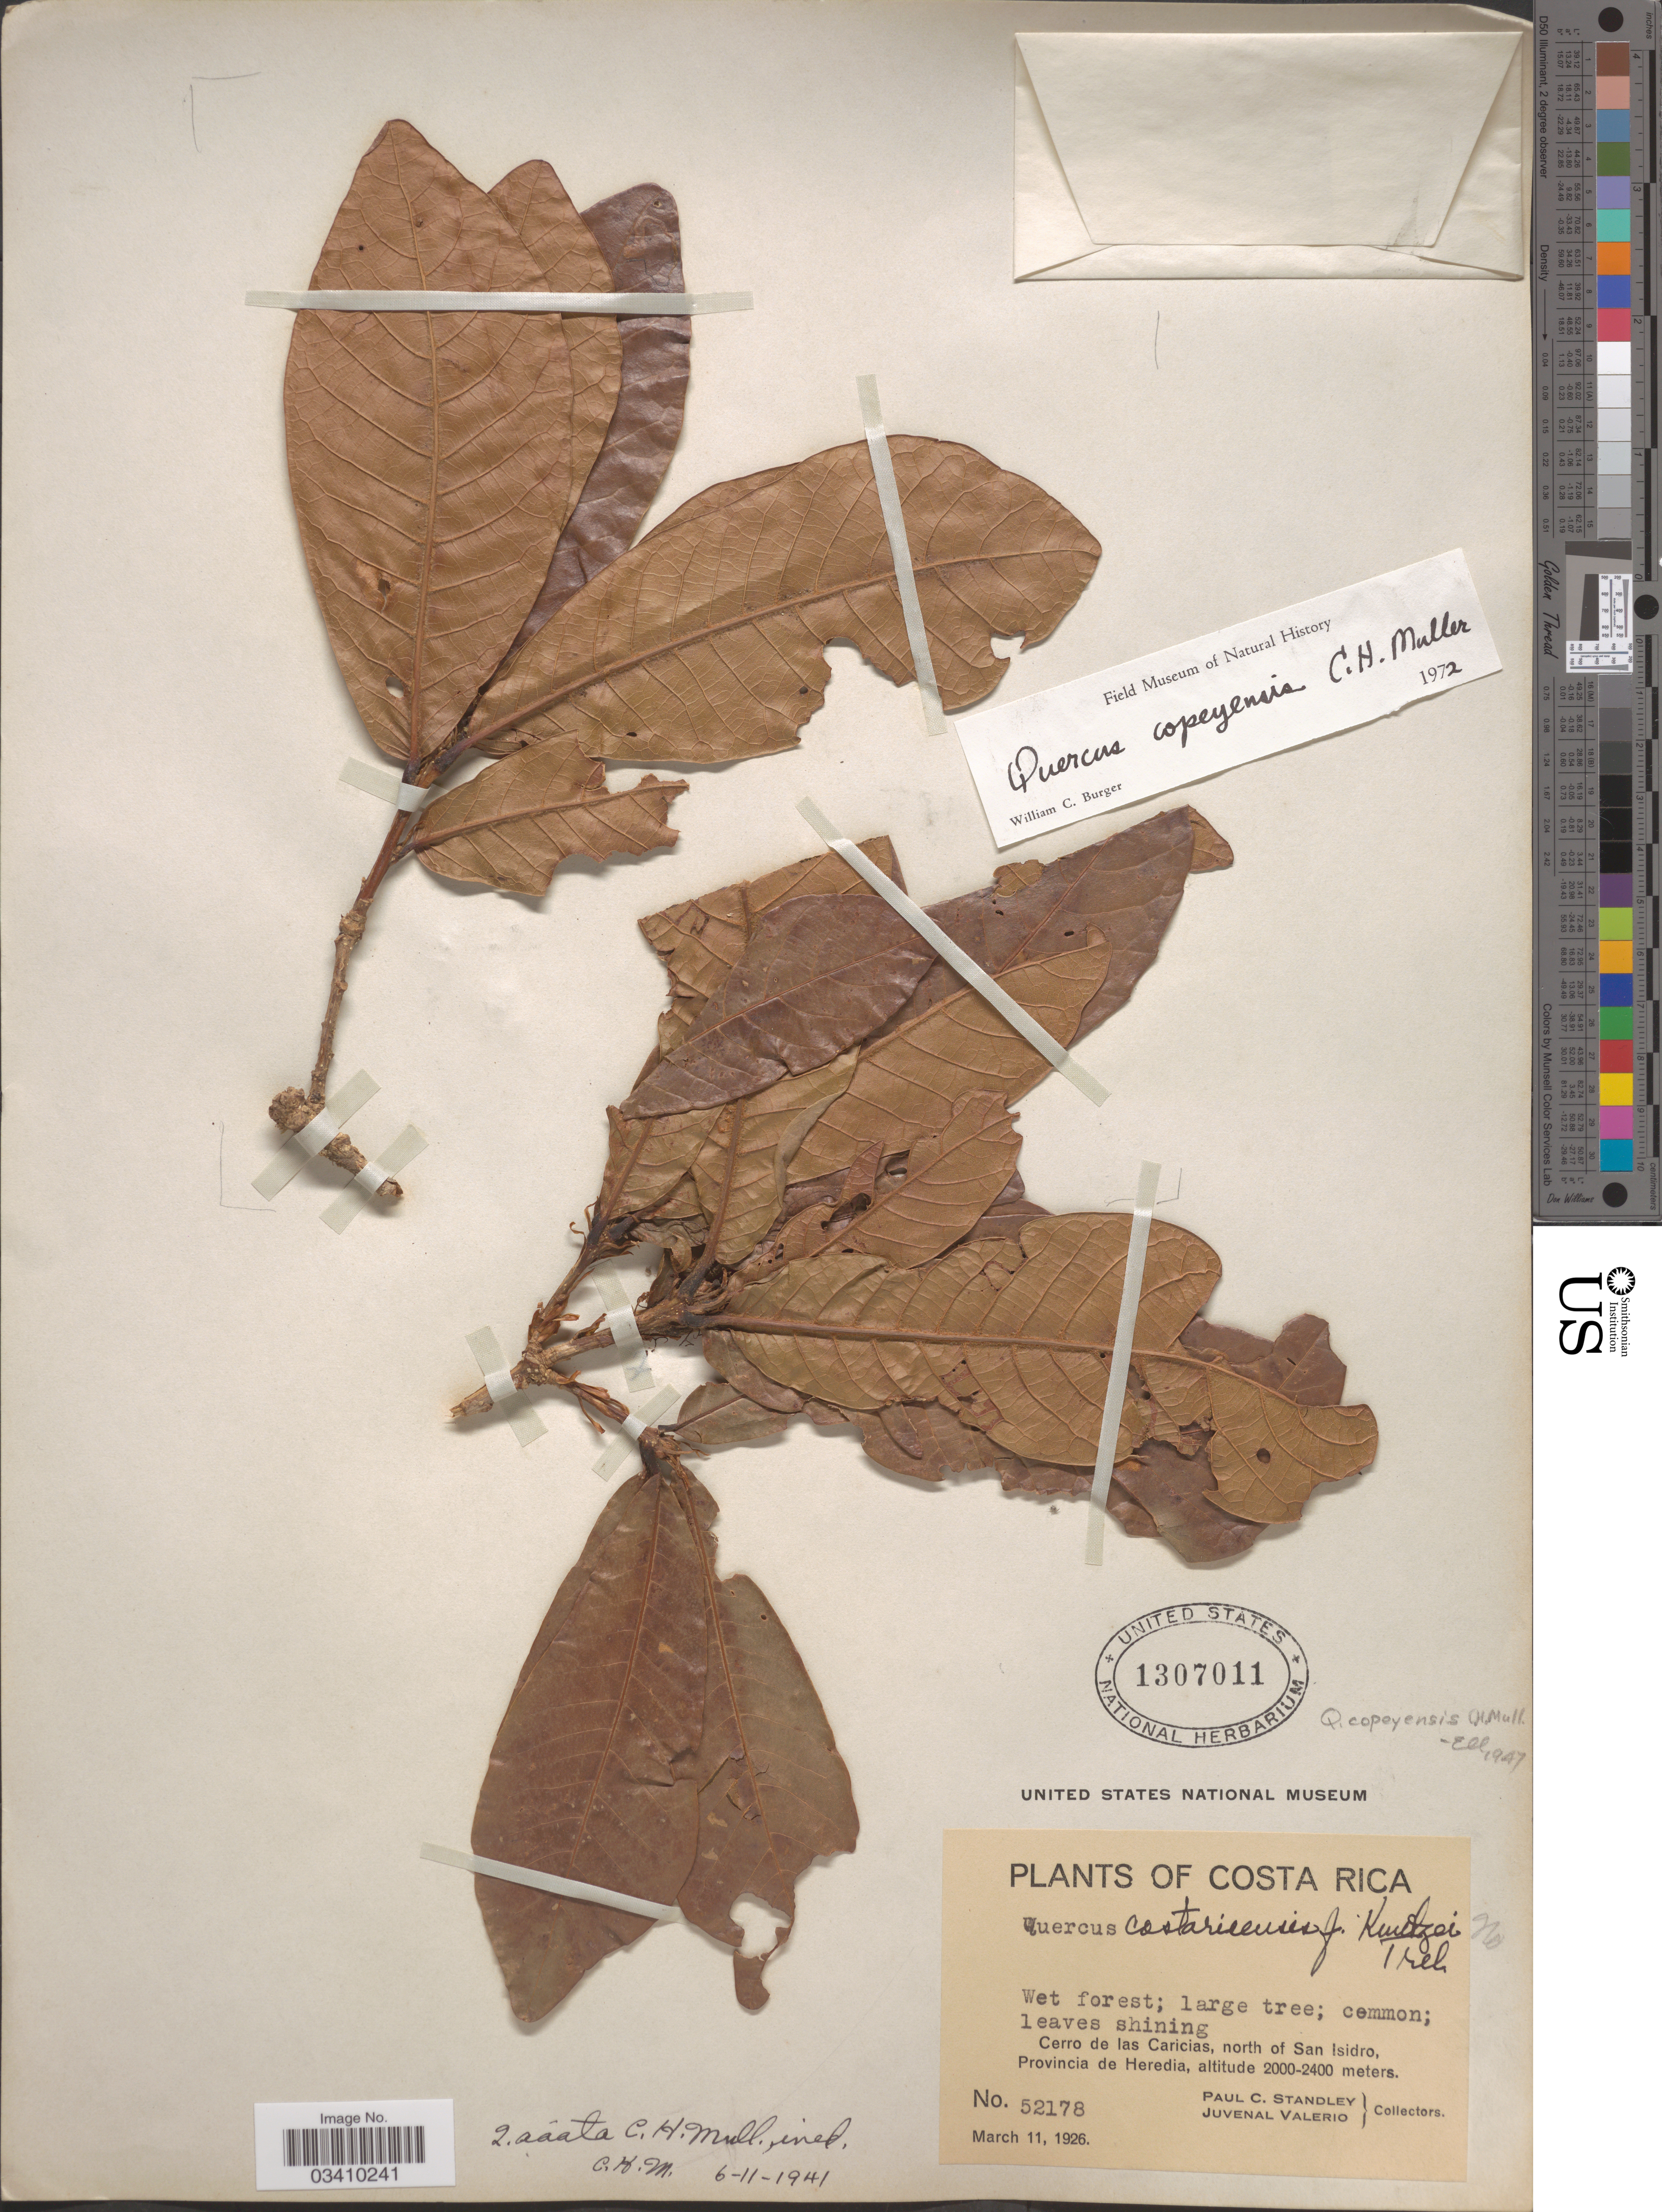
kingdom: Plantae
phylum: Tracheophyta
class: Magnoliopsida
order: Fagales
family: Fagaceae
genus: Quercus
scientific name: Quercus copeyensis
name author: C.H. Müll.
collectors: P. C. Standley & J. Valerio R.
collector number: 52178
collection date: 1926-03-11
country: Costa Rica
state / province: Heredia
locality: Cerro de las Caricias, north of San Isidro.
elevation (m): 2000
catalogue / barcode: US 1307011